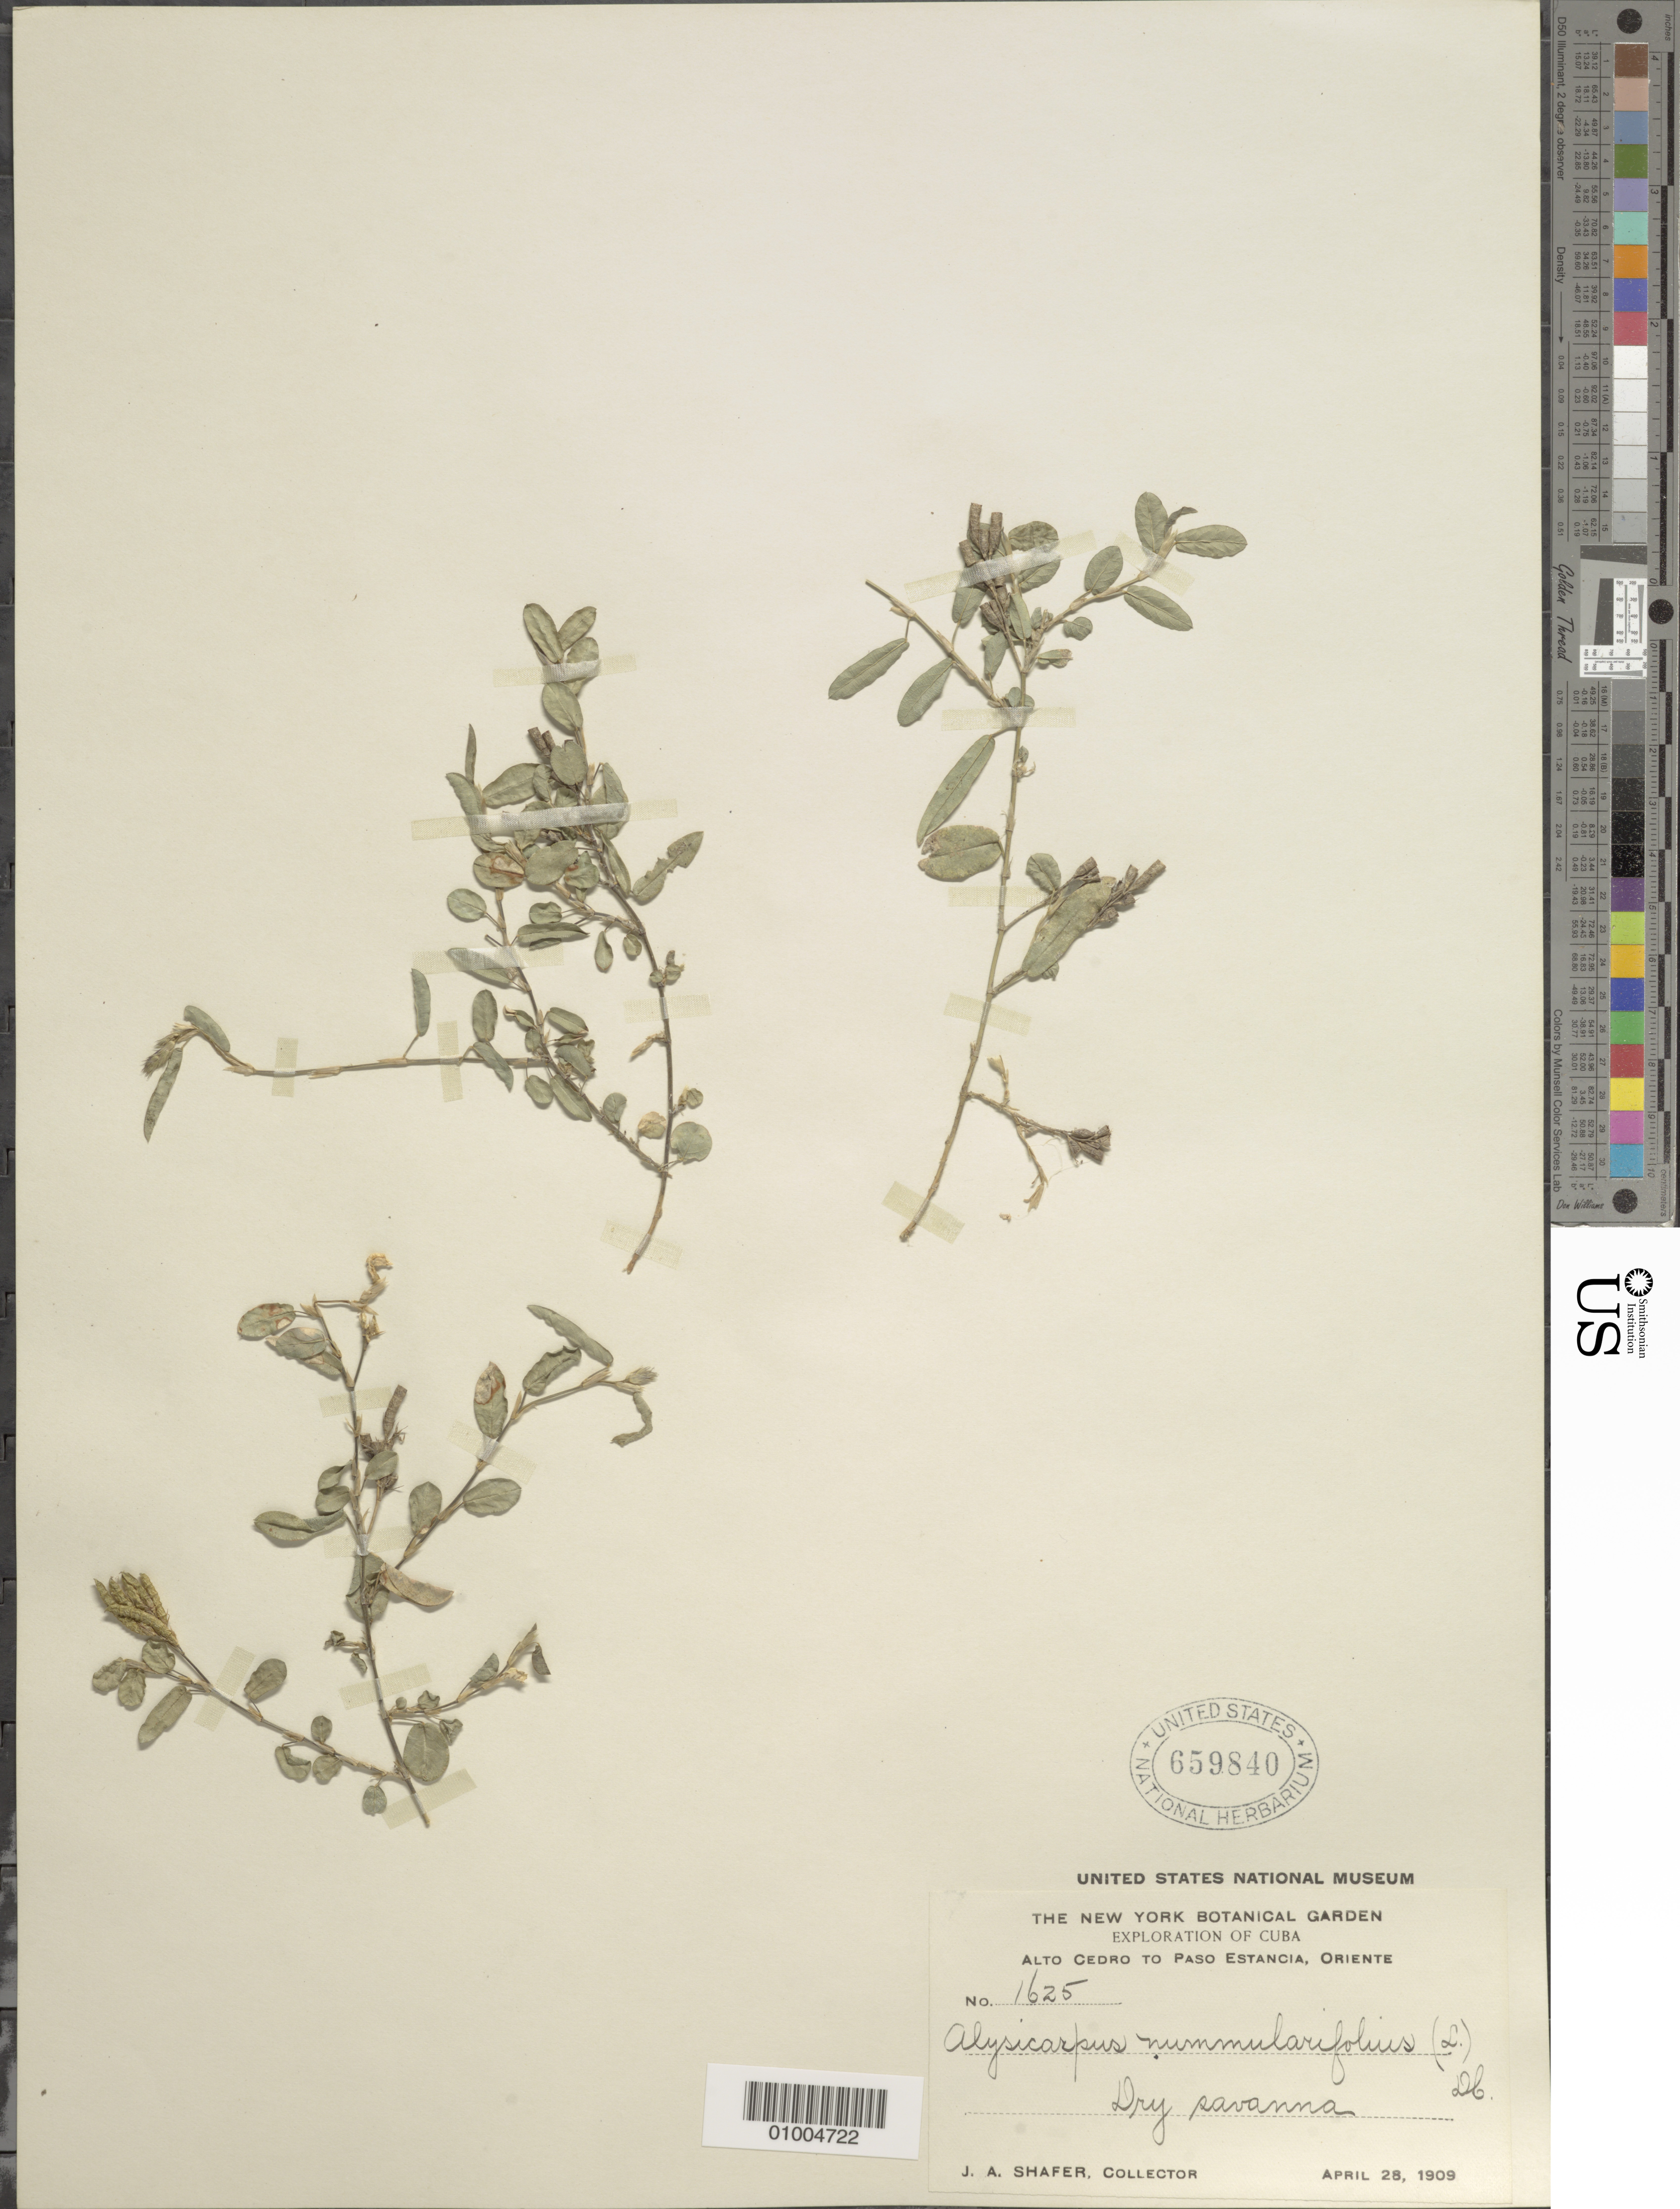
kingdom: Plantae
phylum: Tracheophyta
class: Magnoliopsida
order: Fabales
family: Fabaceae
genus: Alysicarpus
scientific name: Alysicarpus vaginalis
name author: (L.) DC.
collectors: J. A. Shafer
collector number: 1625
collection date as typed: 28 Apr 1909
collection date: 1909-04-28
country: Cuba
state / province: Granma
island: Cuba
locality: Alto Cedro to Paso Estancia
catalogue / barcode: US 659840